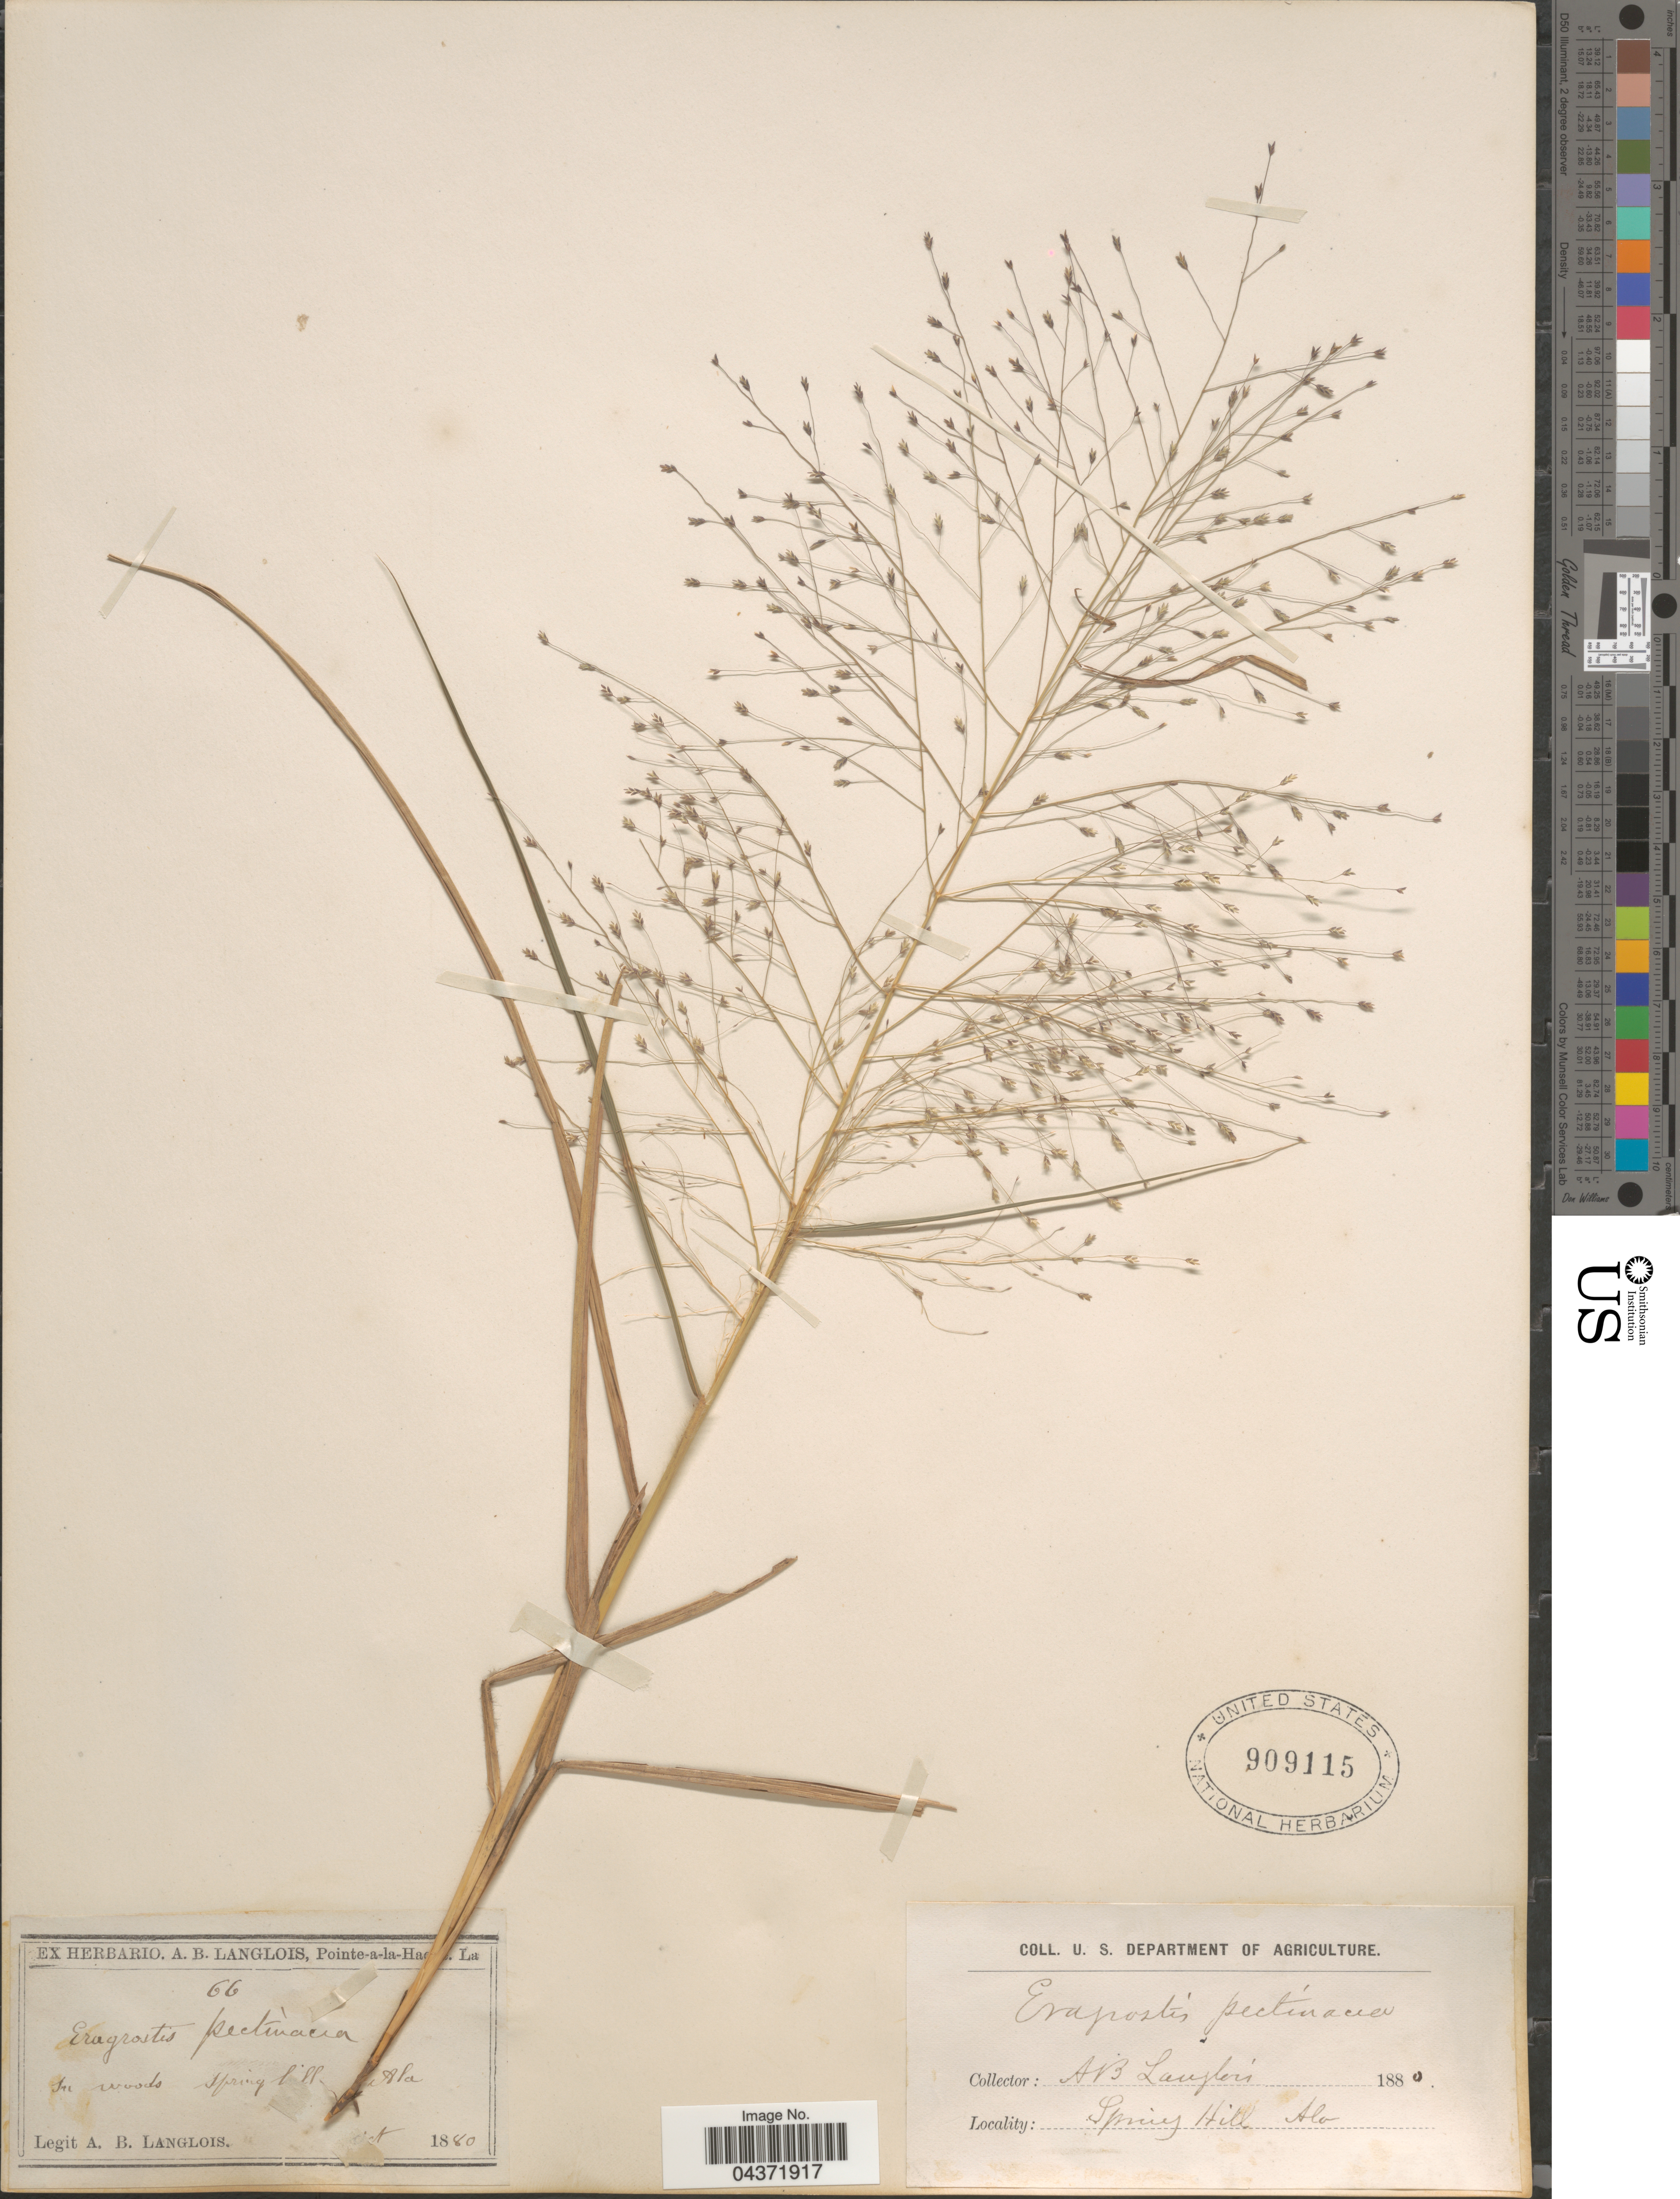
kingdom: Plantae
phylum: Tracheophyta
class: Liliopsida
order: Poales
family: Poaceae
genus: Eragrostis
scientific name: Eragrostis spectabilis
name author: (Pursh) Steud.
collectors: A. Langlois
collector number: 66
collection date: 1880-10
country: United States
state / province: Alabama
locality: Spring Hill.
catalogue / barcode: US 909115